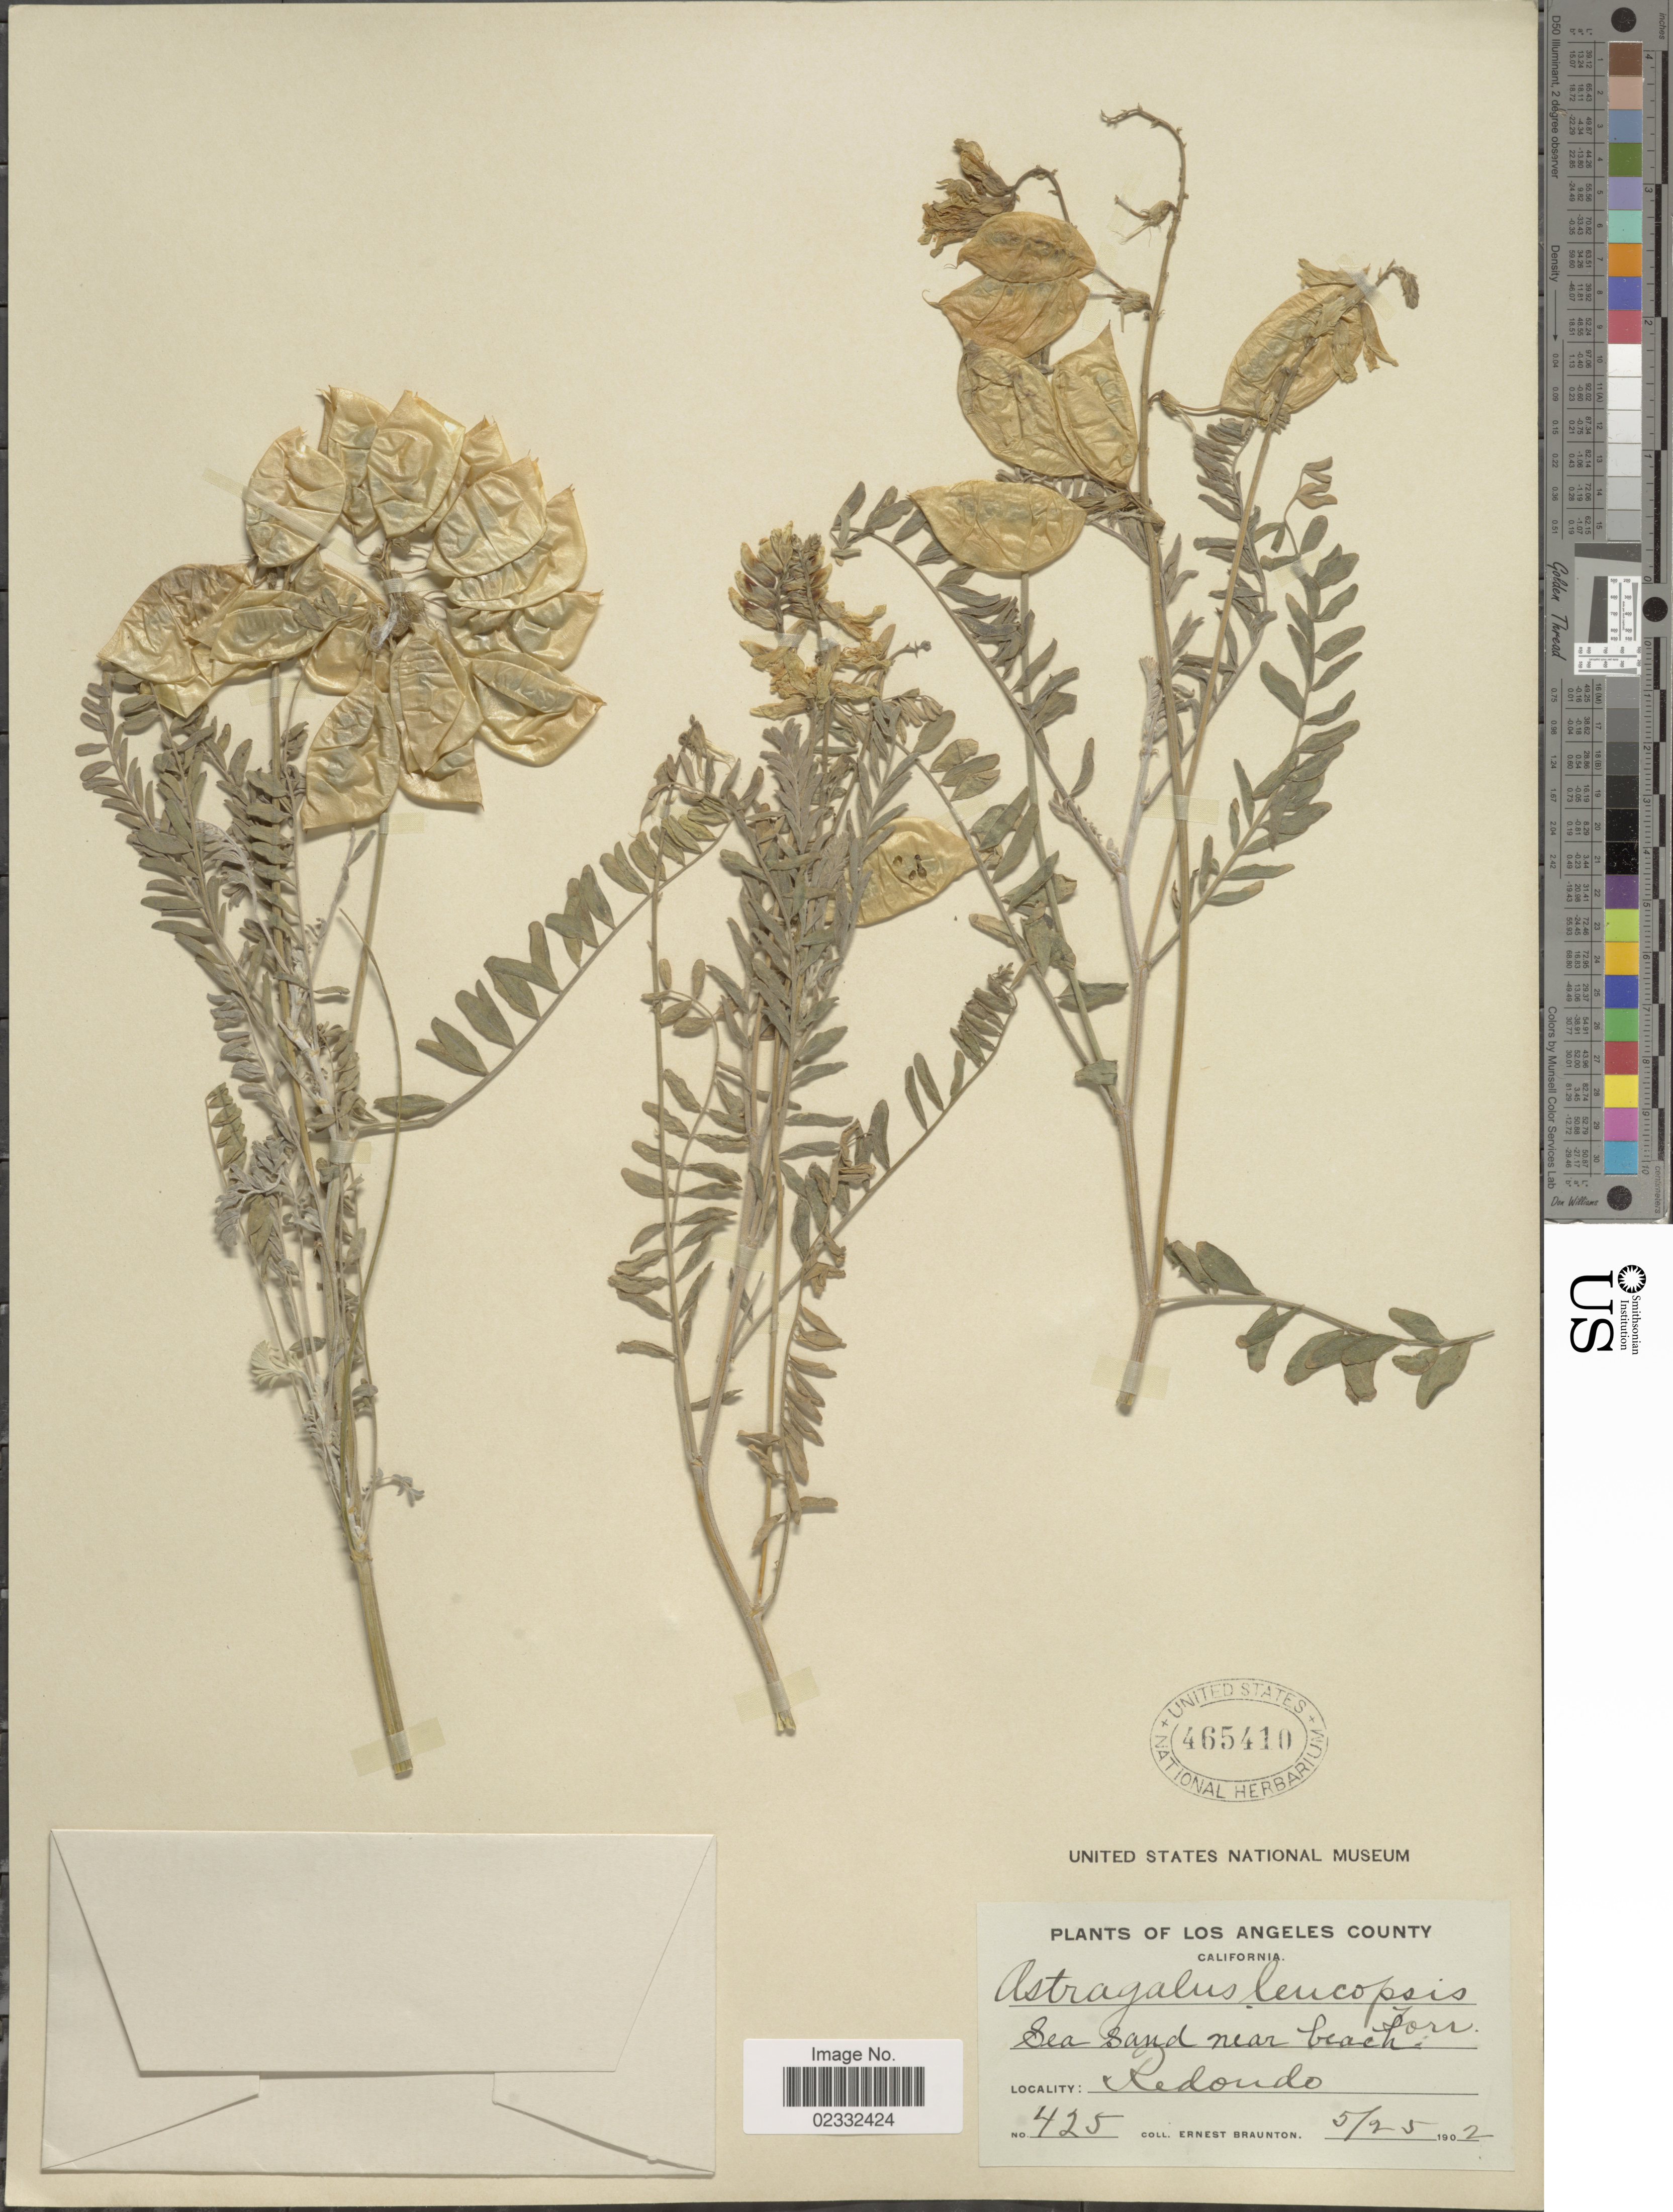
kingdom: Plantae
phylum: Tracheophyta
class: Magnoliopsida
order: Fabales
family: Fabaceae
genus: Astragalus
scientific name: Astragalus leucopsis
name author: (Torr.) Torr.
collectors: E. Braunton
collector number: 425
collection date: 1902-05-25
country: United States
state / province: California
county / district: Los Angeles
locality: Los Angeles County, Redoundo. Sea sand near beach.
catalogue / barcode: US 465410